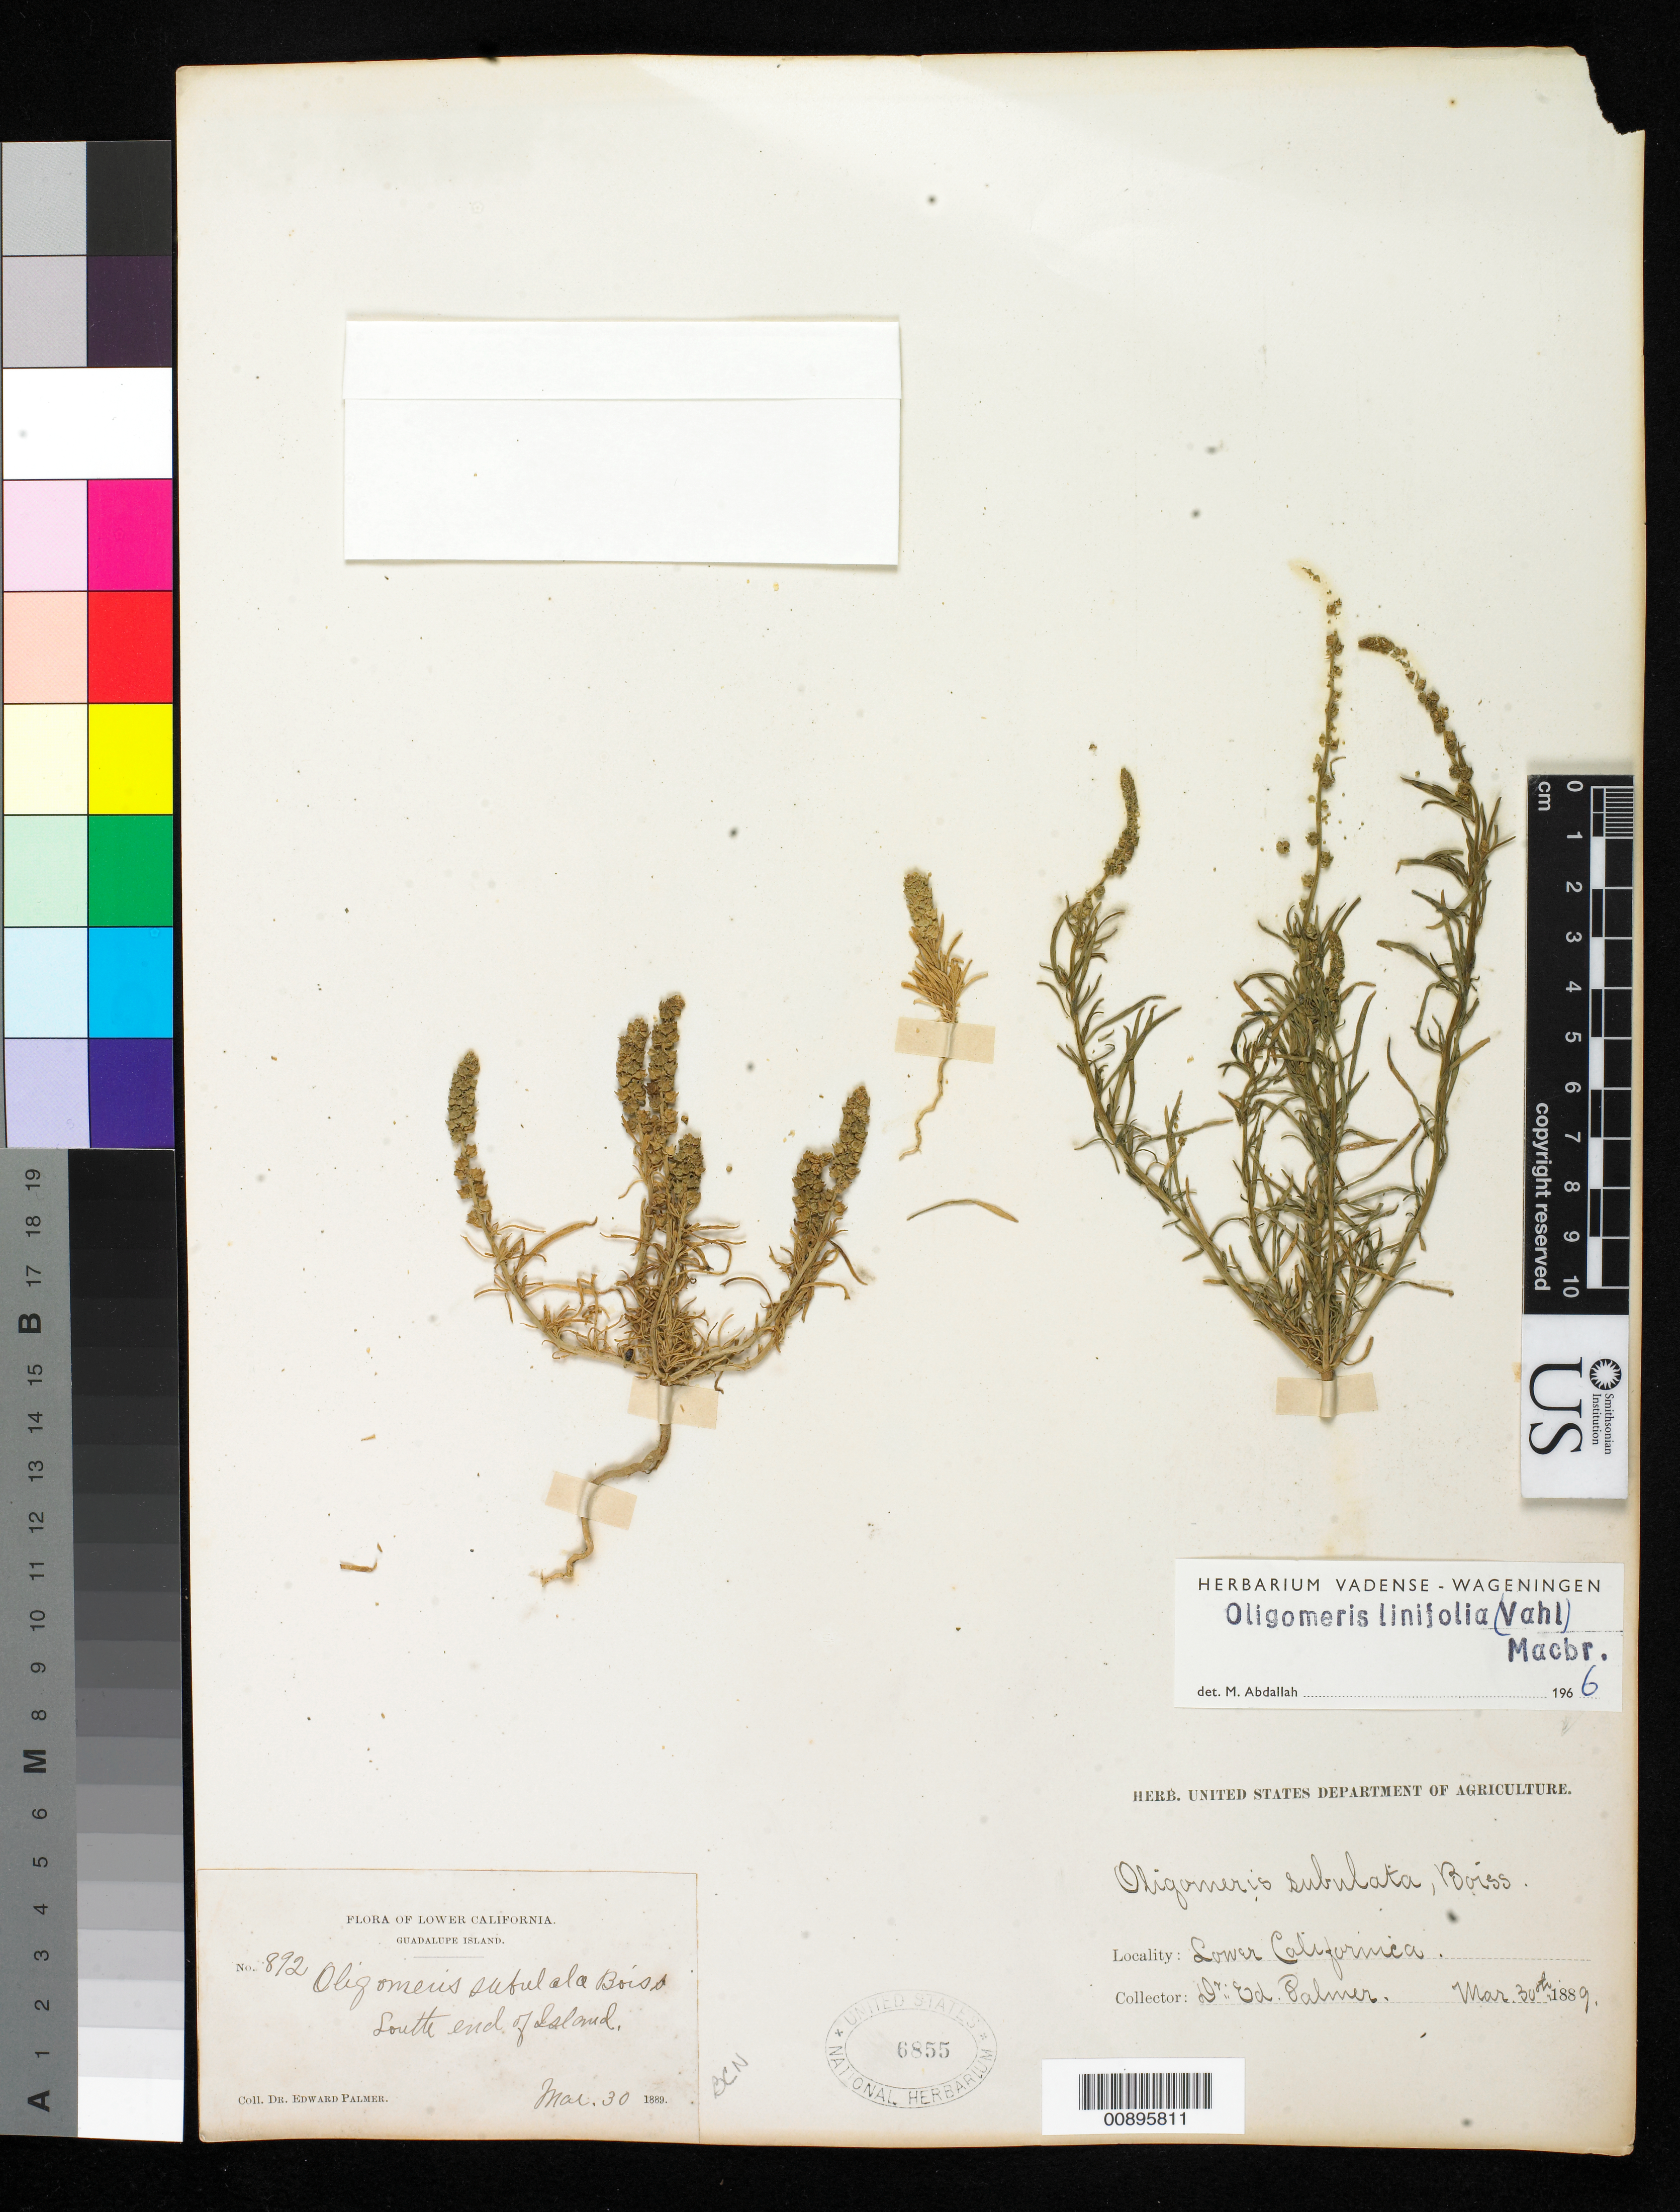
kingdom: Plantae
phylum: Tracheophyta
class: Magnoliopsida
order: Brassicales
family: Resedaceae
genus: Oligomeris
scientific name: Oligomeris linifolia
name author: (Vahl) J.F. Macbr.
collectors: E. Palmer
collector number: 892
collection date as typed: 30 Mar 1889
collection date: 1889-03-30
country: Mexico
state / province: Baja California Norte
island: Guadalupe I.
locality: Guadalupe Island, Baja California. South end of Island.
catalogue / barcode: US 6855